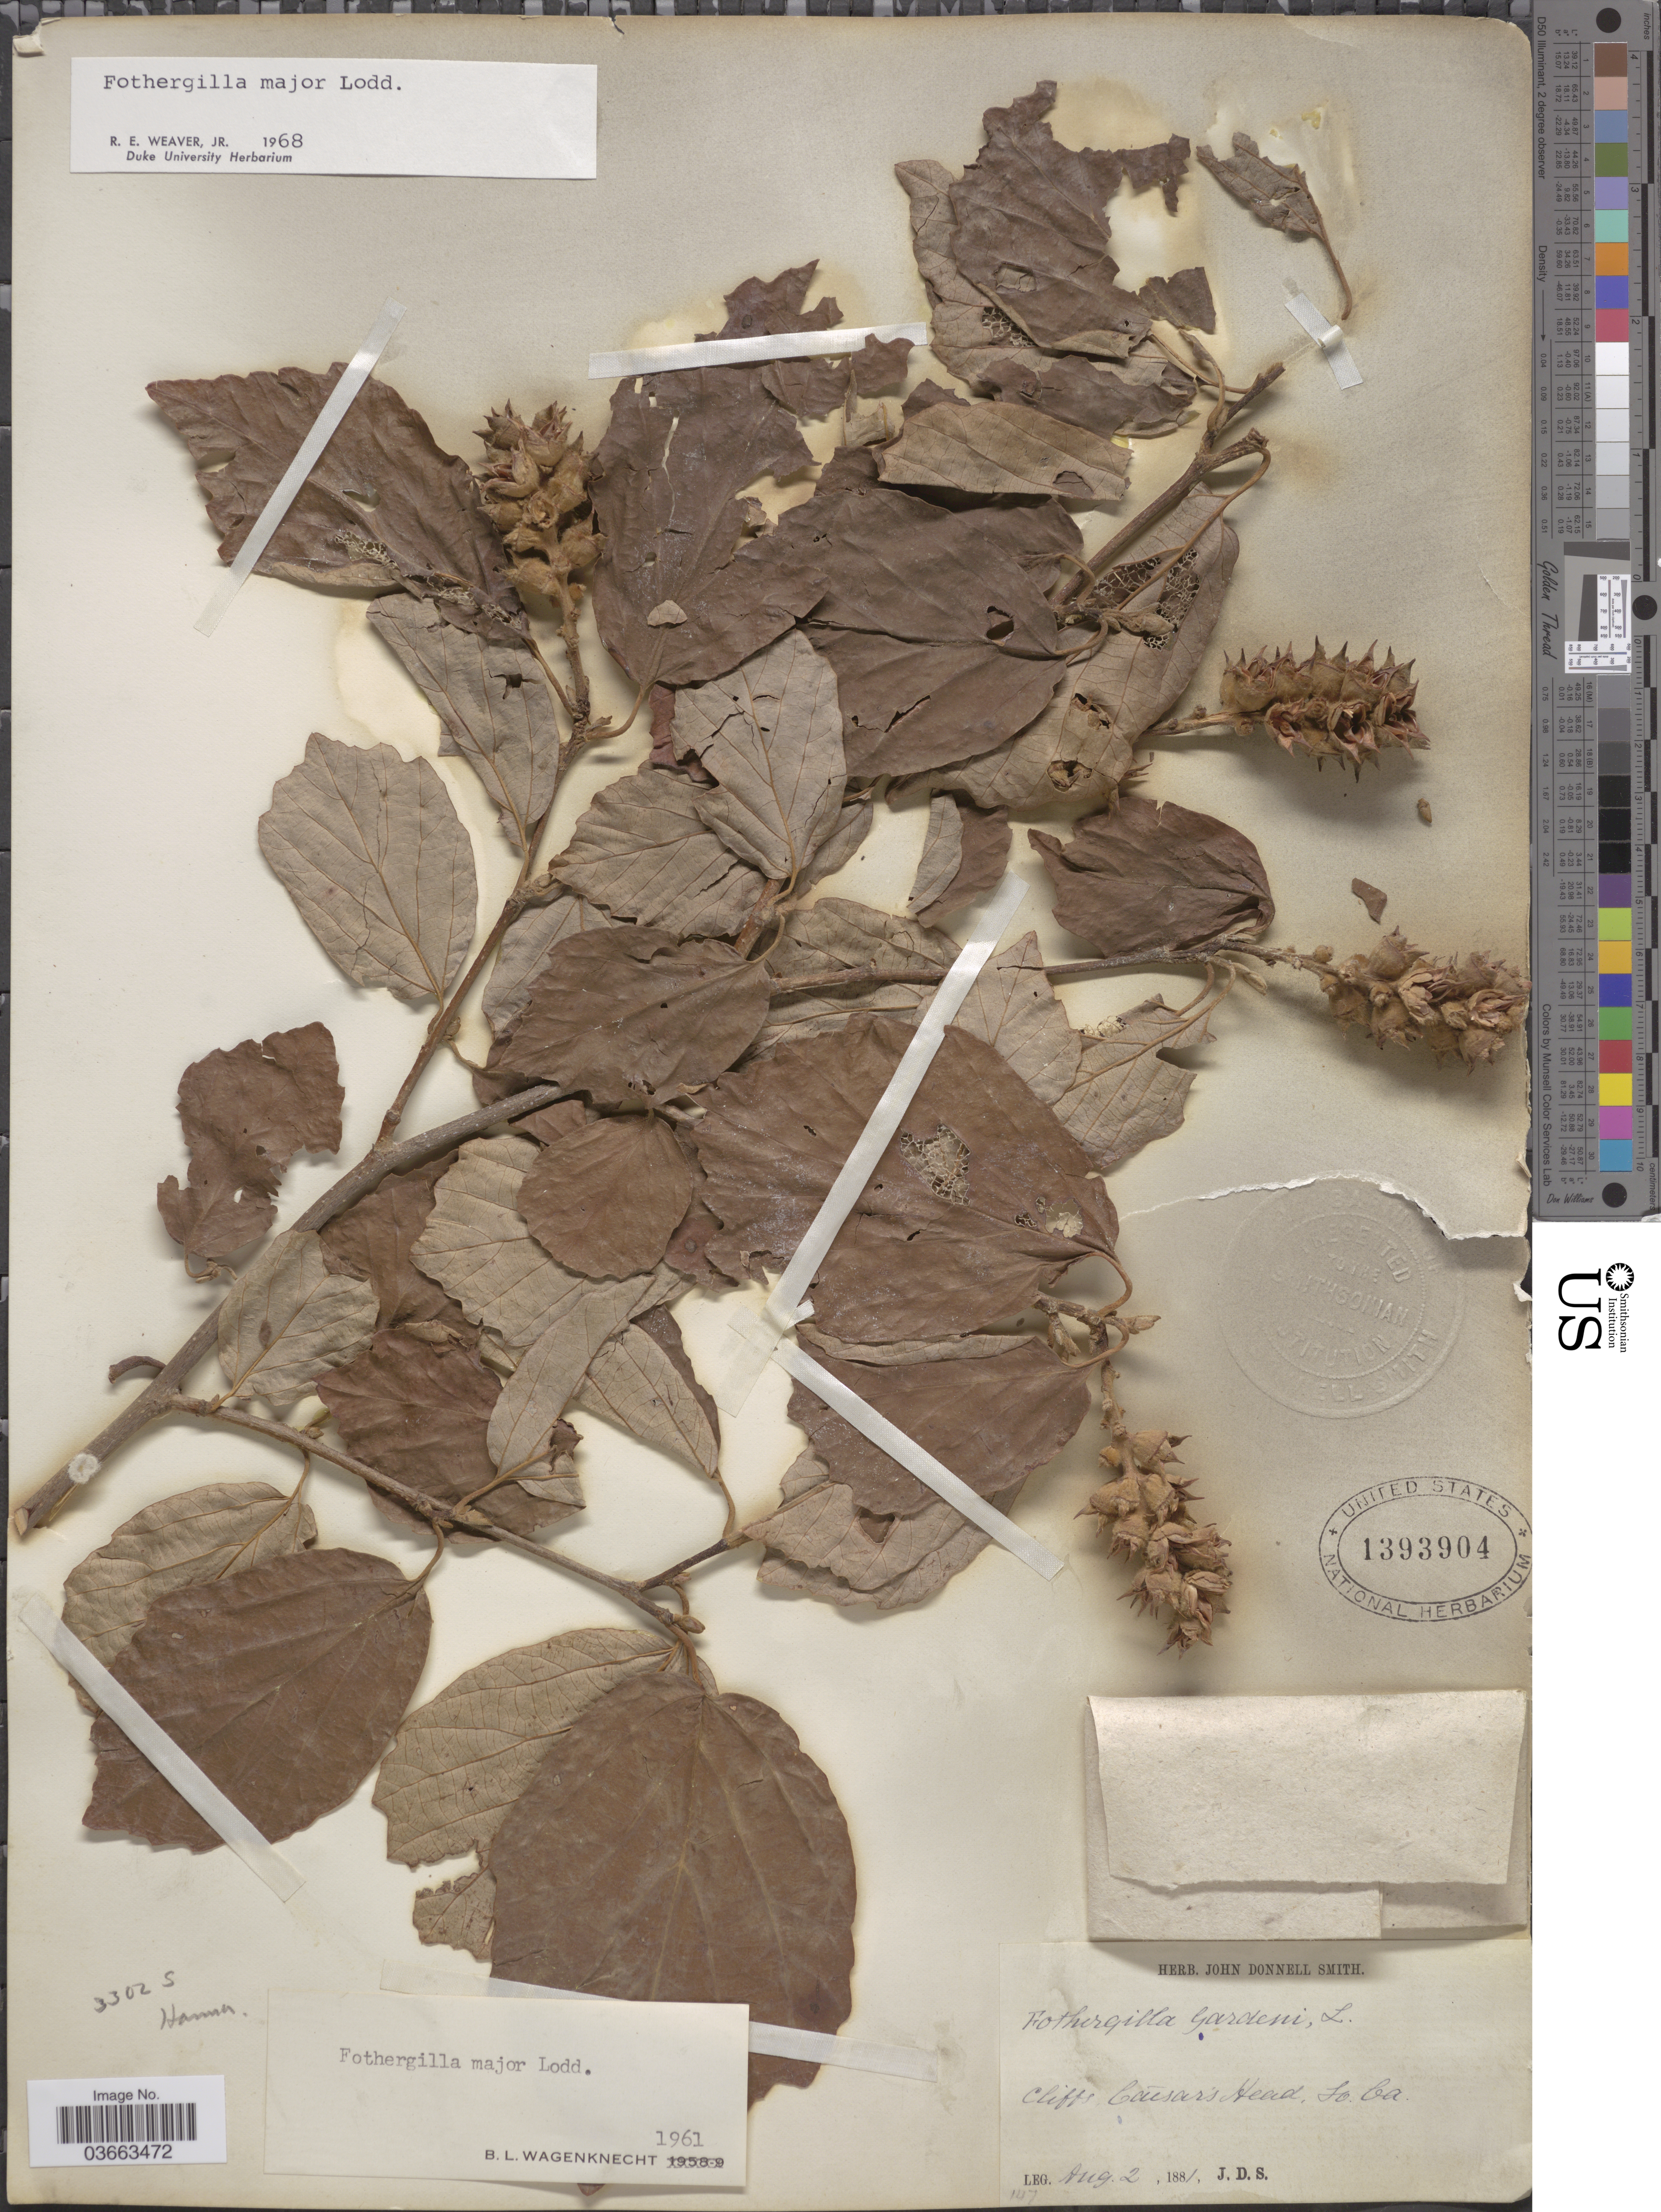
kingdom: Plantae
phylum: Tracheophyta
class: Magnoliopsida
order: Saxifragales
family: Hamamelidaceae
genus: Fothergilla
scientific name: Fothergilla major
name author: Lodd.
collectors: J. Donnell Smith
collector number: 147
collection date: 1881-08-02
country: United States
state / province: South Carolina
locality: Cliffs, Cáesar's Head.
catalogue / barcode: US 1393904